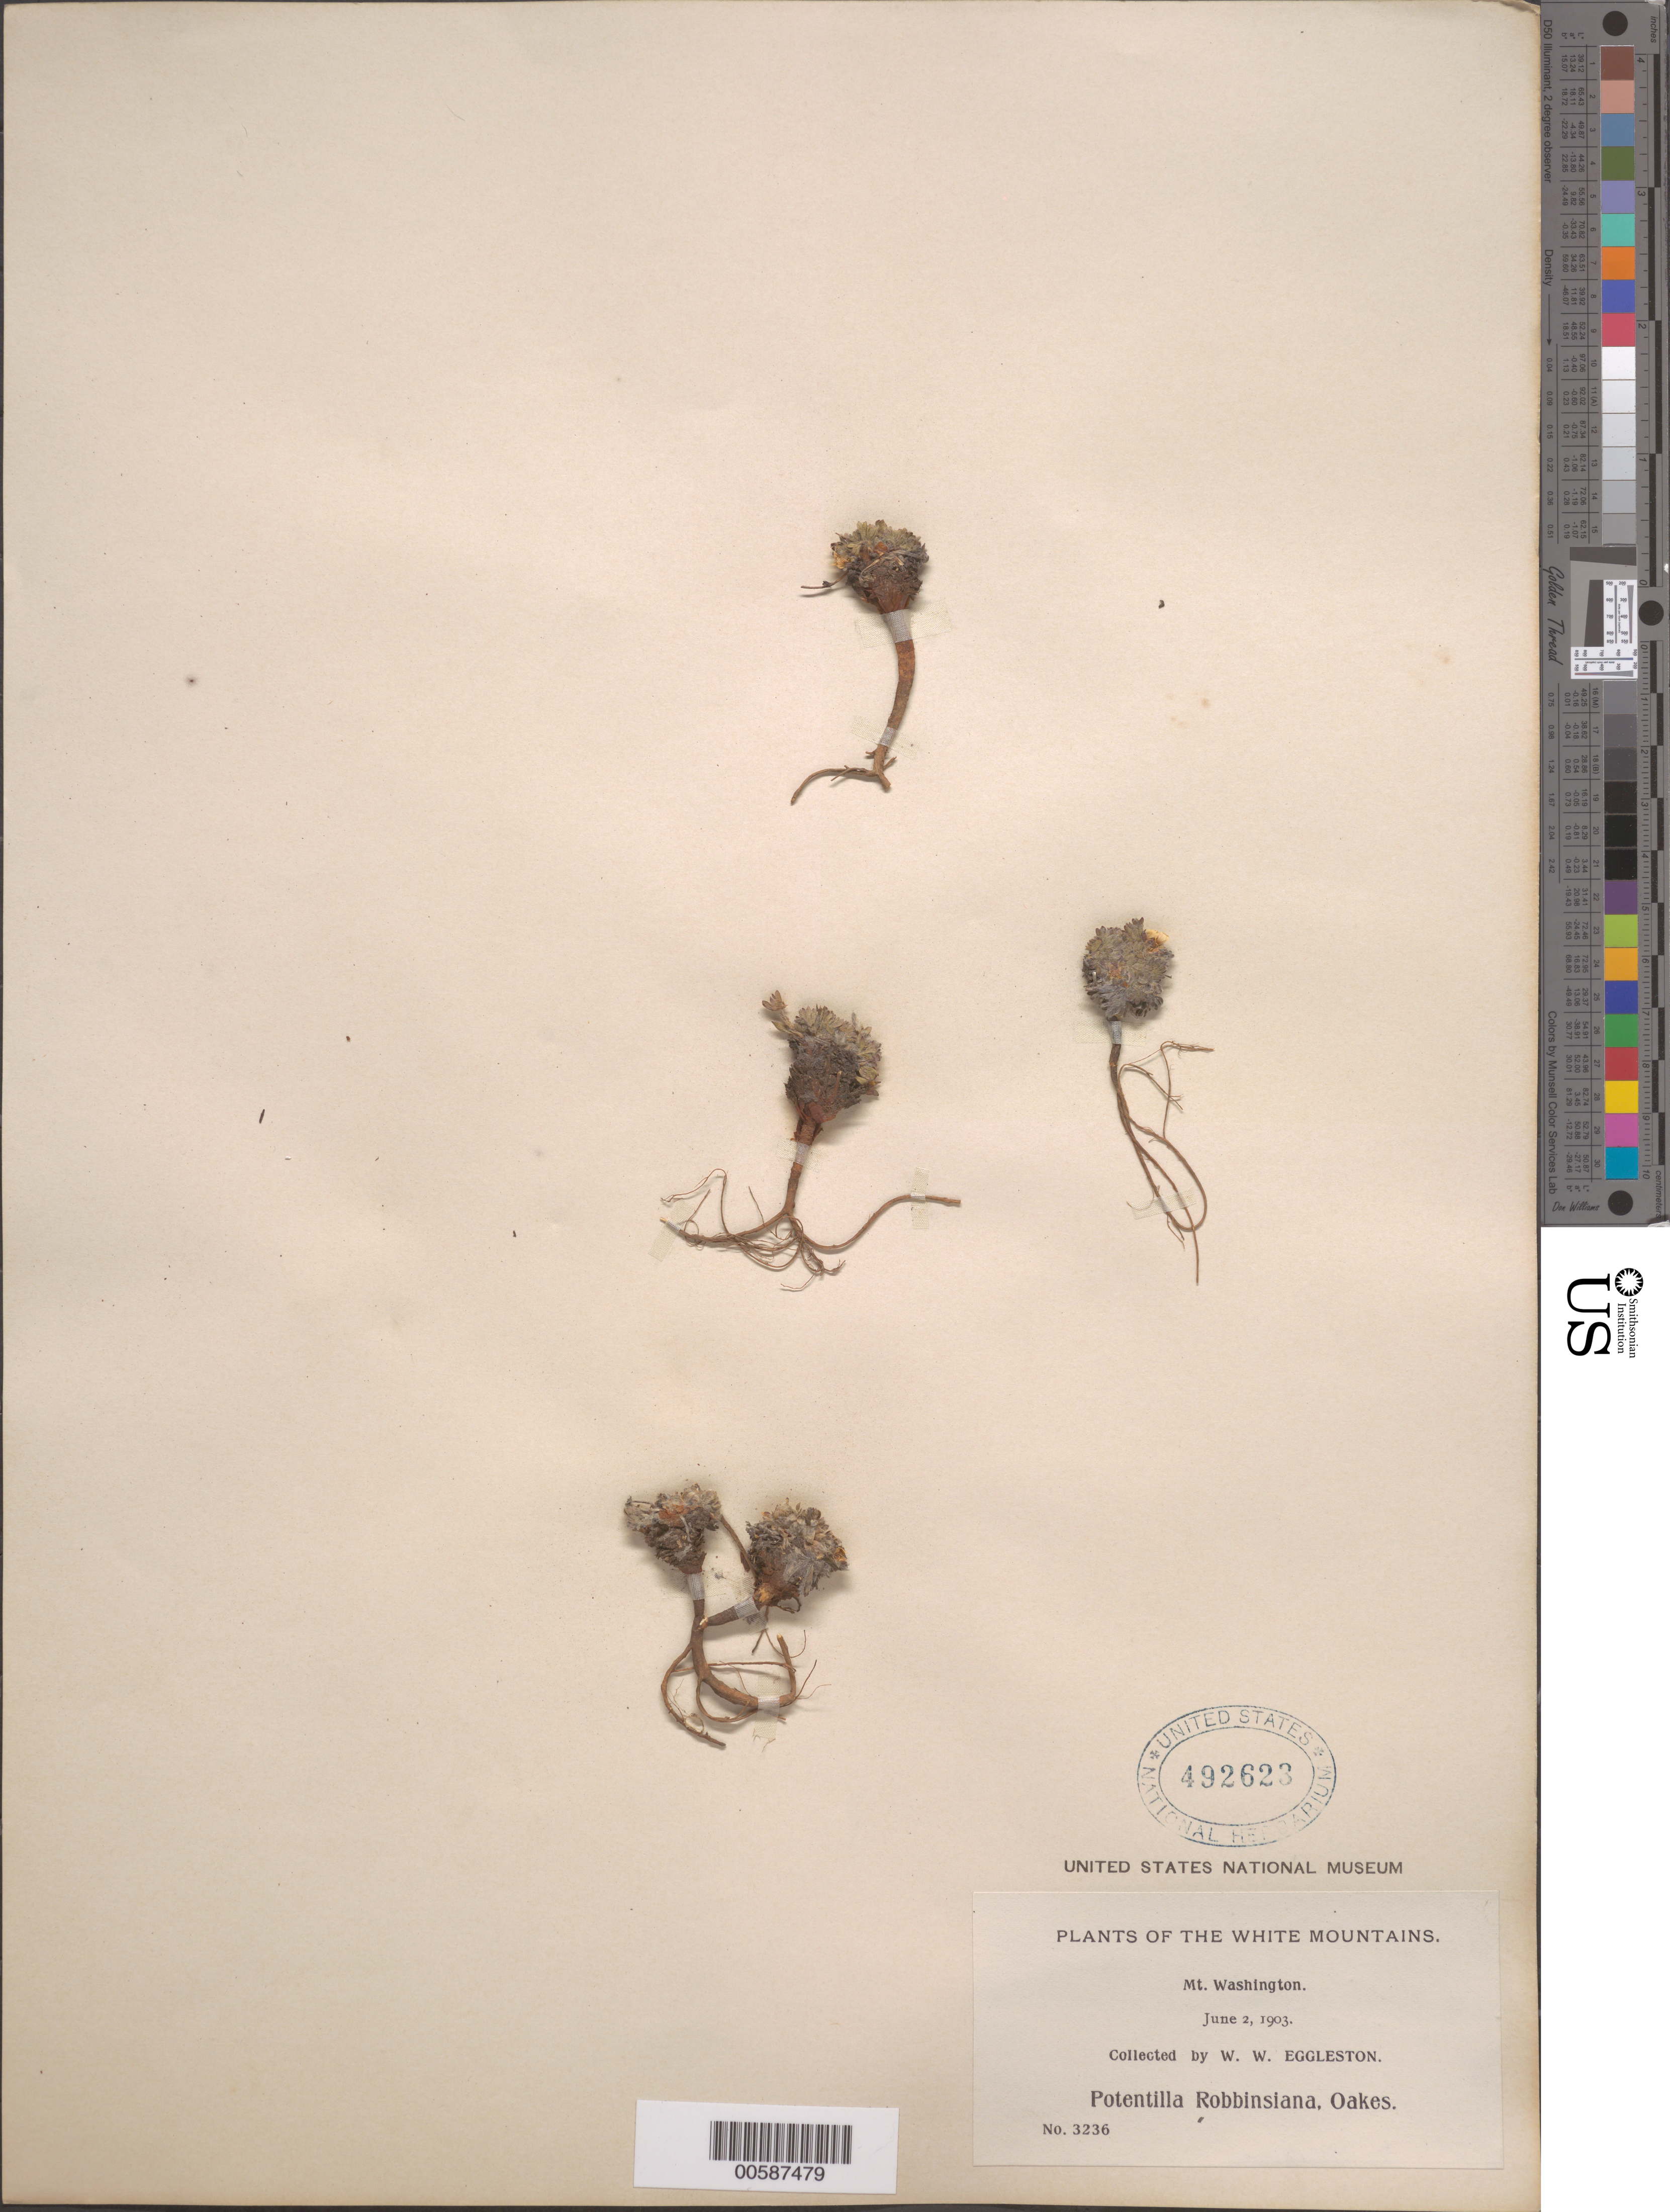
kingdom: Plantae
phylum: Tracheophyta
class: Magnoliopsida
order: Rosales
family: Rosaceae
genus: Potentilla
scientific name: Potentilla robbinsiana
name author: (Lehm. ex Rydb.) Oakes ex Rydb.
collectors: W. W. Eggleston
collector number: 3236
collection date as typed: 02 Jun 1903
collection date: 1903-06-02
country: United States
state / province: New Hampshire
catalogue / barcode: US 492623